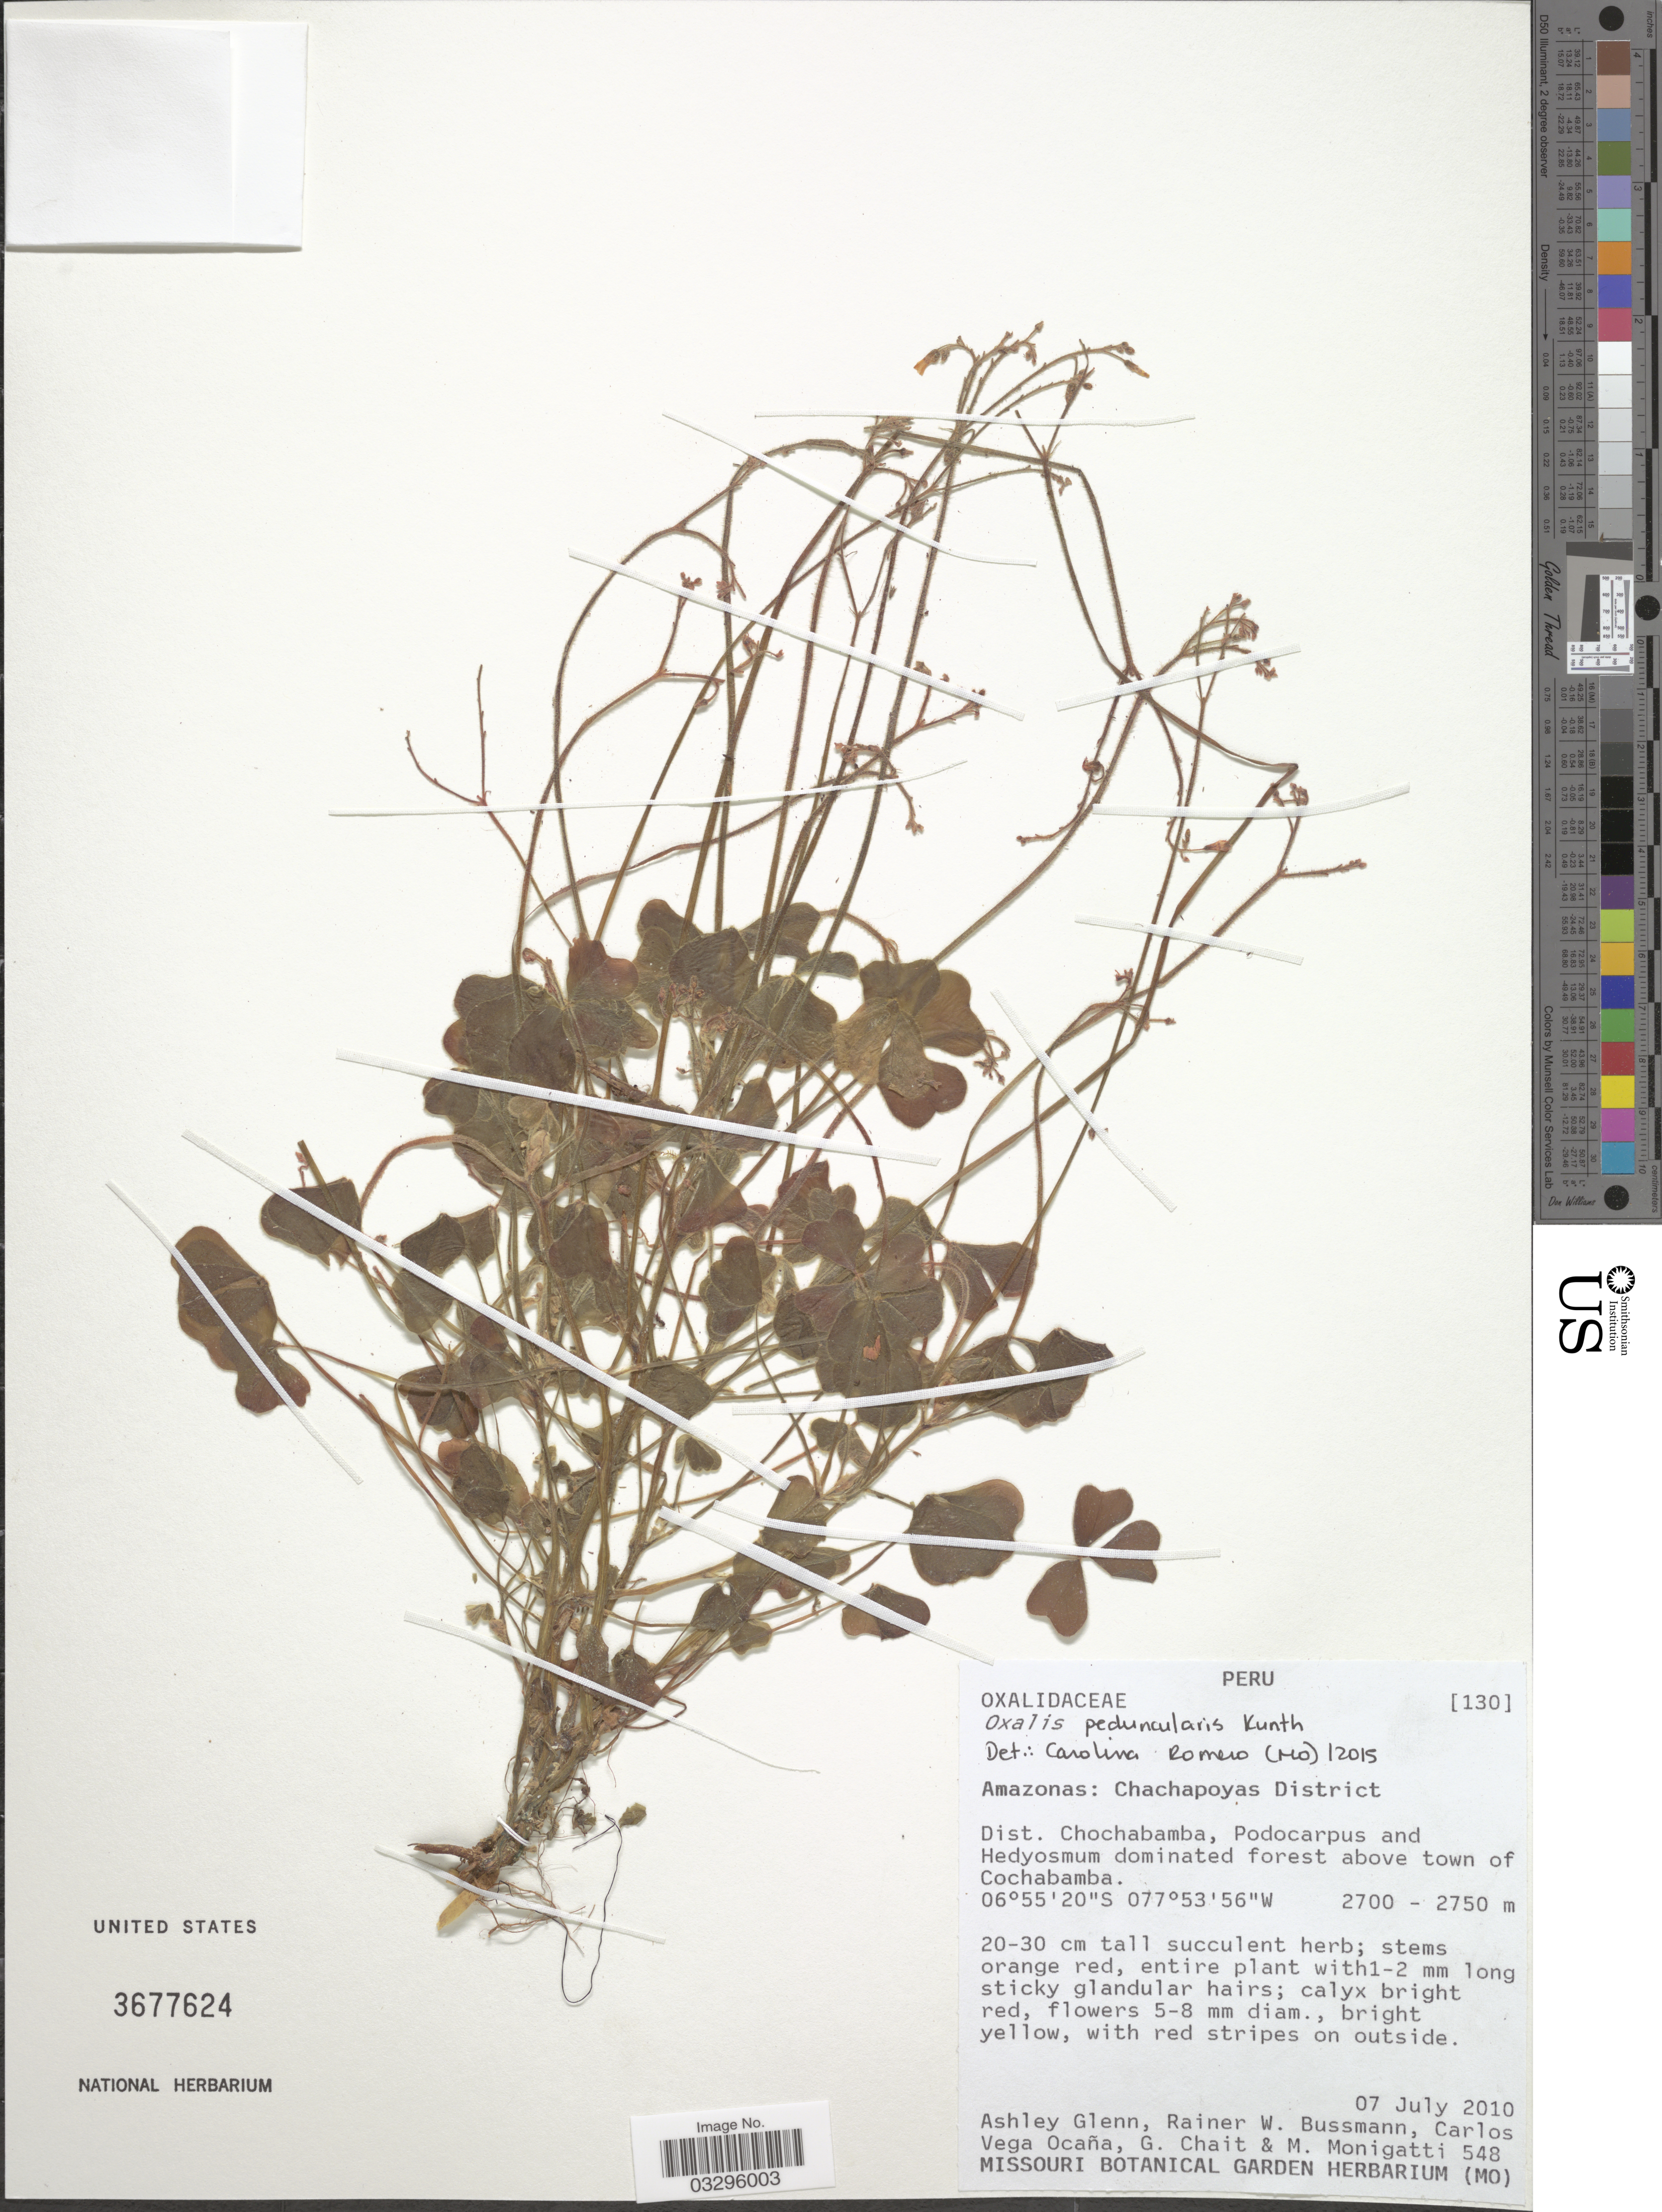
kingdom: Plantae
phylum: Tracheophyta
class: Magnoliopsida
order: Oxalidales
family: Oxalidaceae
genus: Oxalis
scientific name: Oxalis peduncularis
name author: Kunth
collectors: A. Glenn, R. W. Bussmann, C. Ocaña, G. Chait & M. Monigatti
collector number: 548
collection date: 2010-07-07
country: Peru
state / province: Amazonas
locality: Amazonas: Chachapoyas District. Dist. Cochabamba. Above town of Cochabamba.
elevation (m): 2700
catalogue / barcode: US 3677624